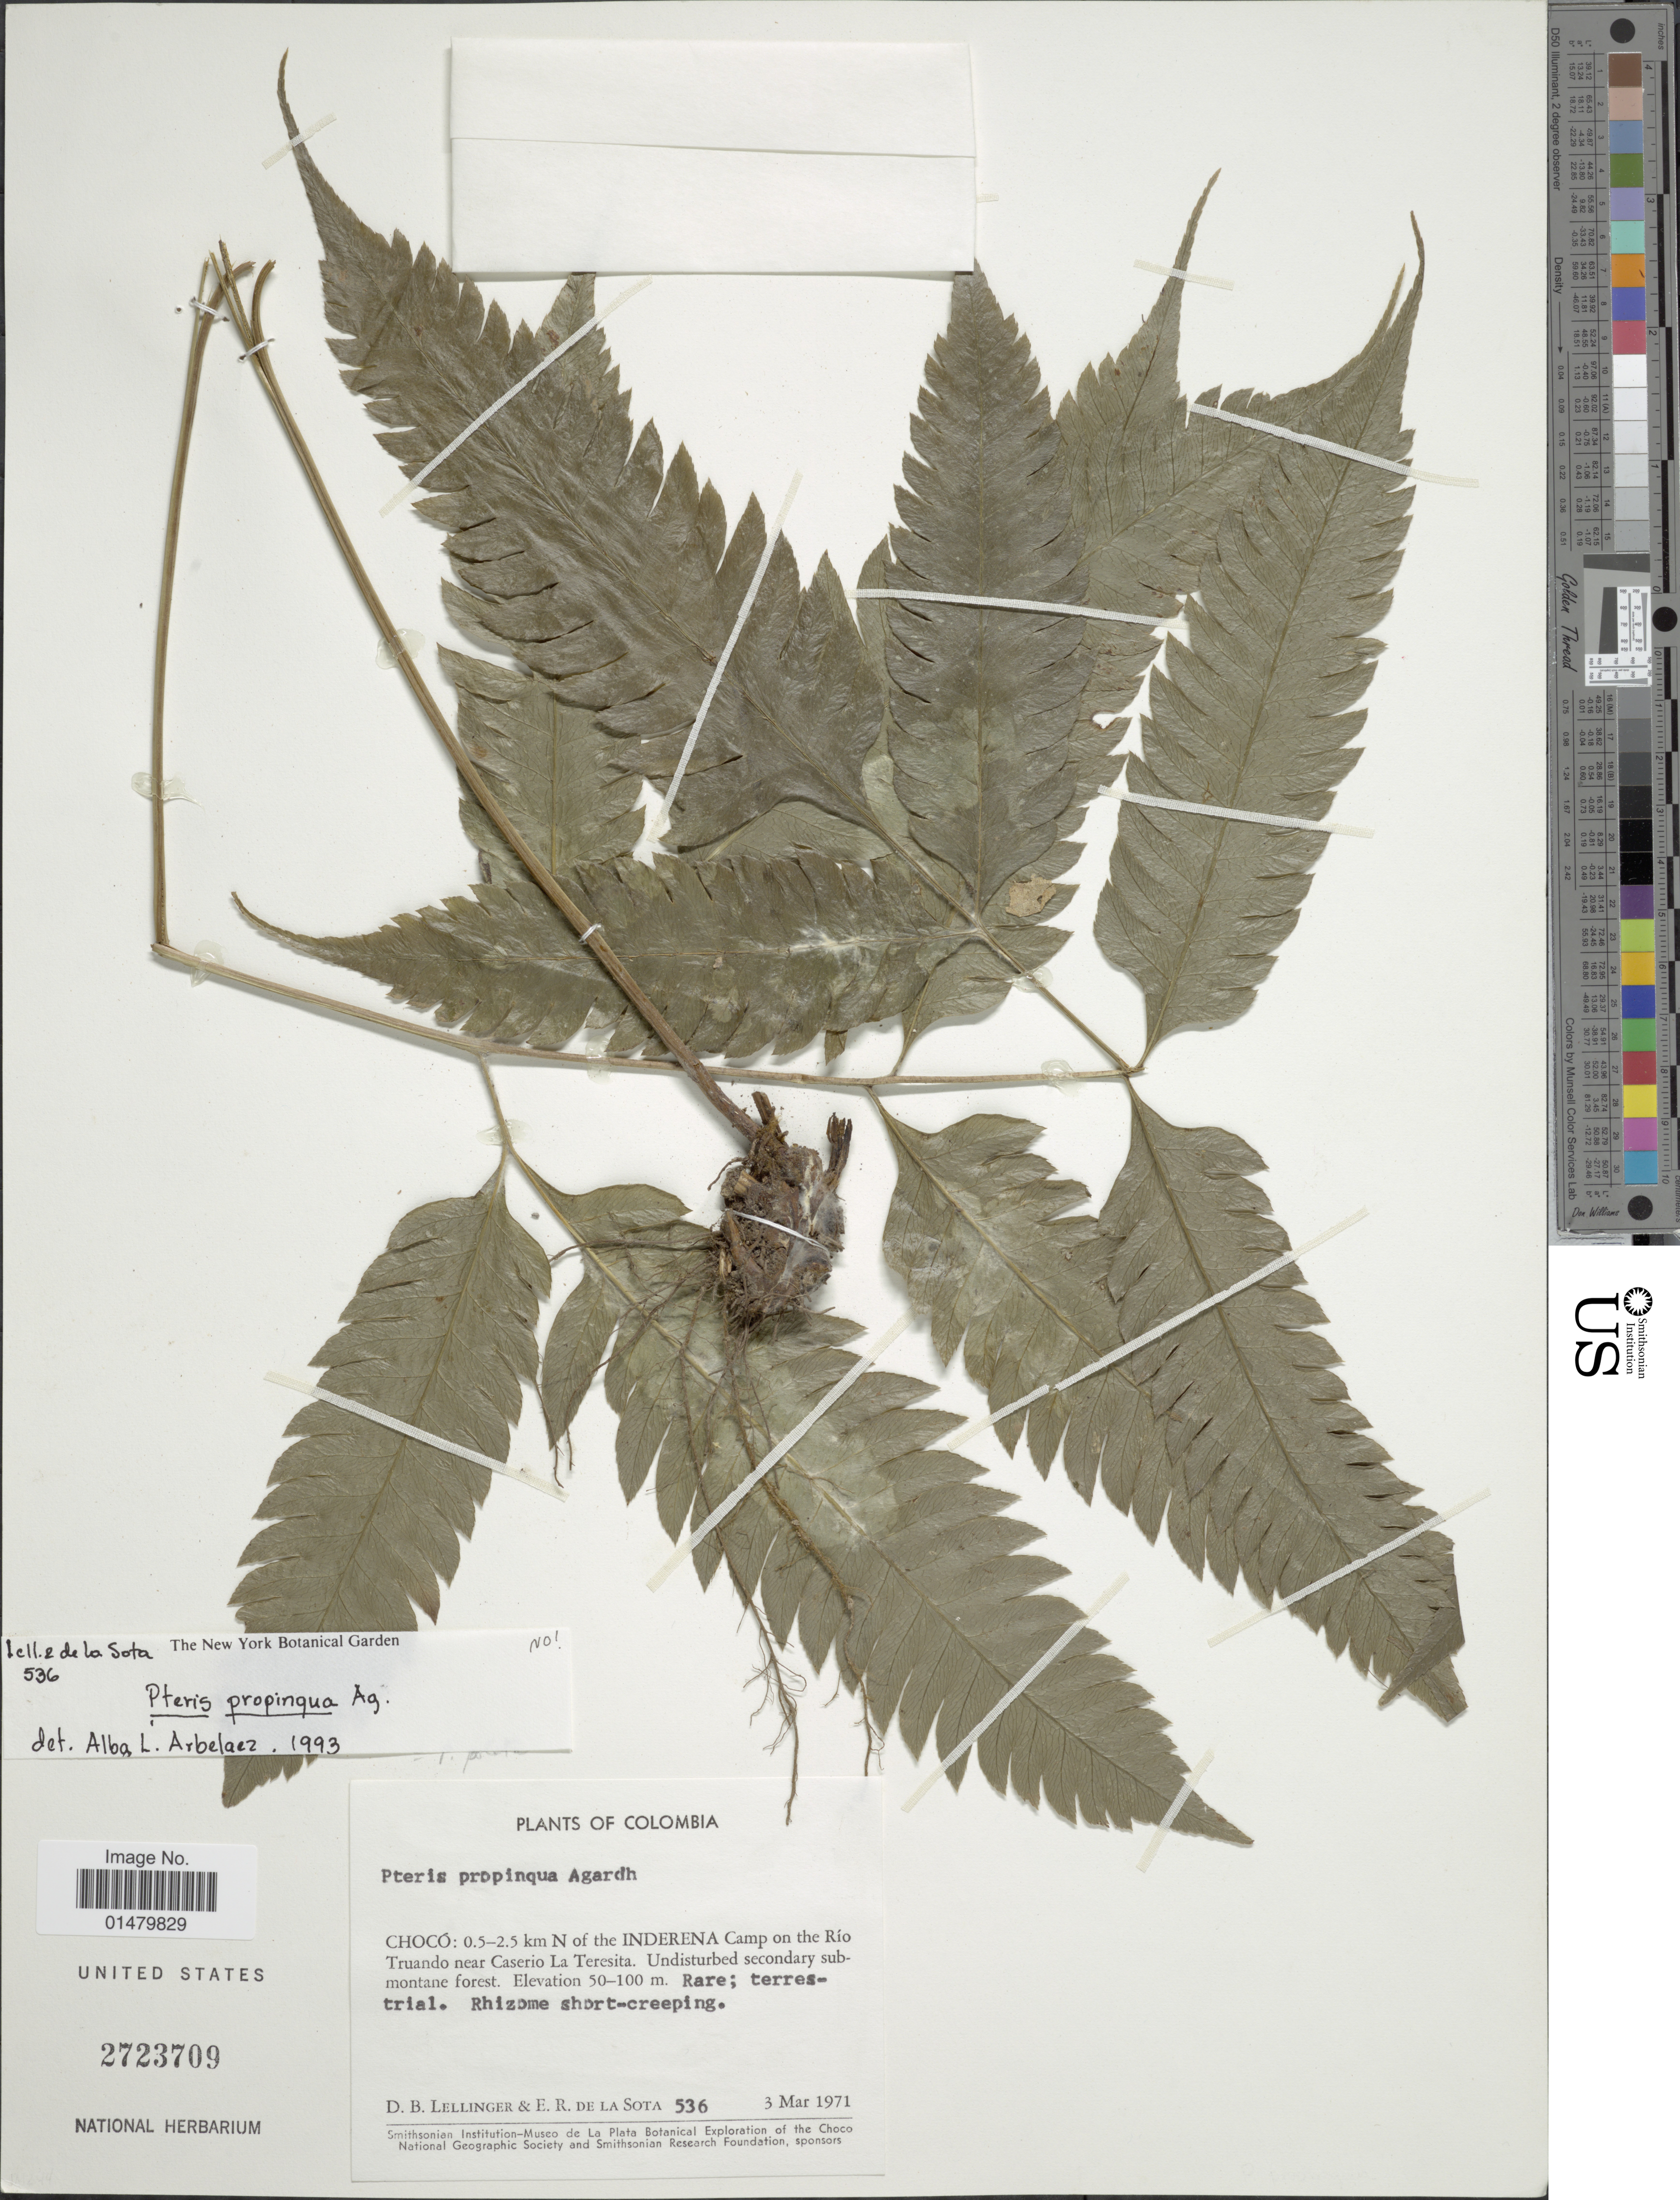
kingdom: Plantae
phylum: Tracheophyta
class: Polypodiopsida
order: Polypodiales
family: Pteridaceae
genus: Pteris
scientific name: Pteris propinqua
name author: J. Agardh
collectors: D. B. Lellinger & E. R. de la Sota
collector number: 536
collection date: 1971-03-03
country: Colombia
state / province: Chocó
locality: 0.5-2.5 km N of the Inderena Camp on the Rio Truando near Caserio La Teresita.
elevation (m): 50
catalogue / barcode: US 2723709